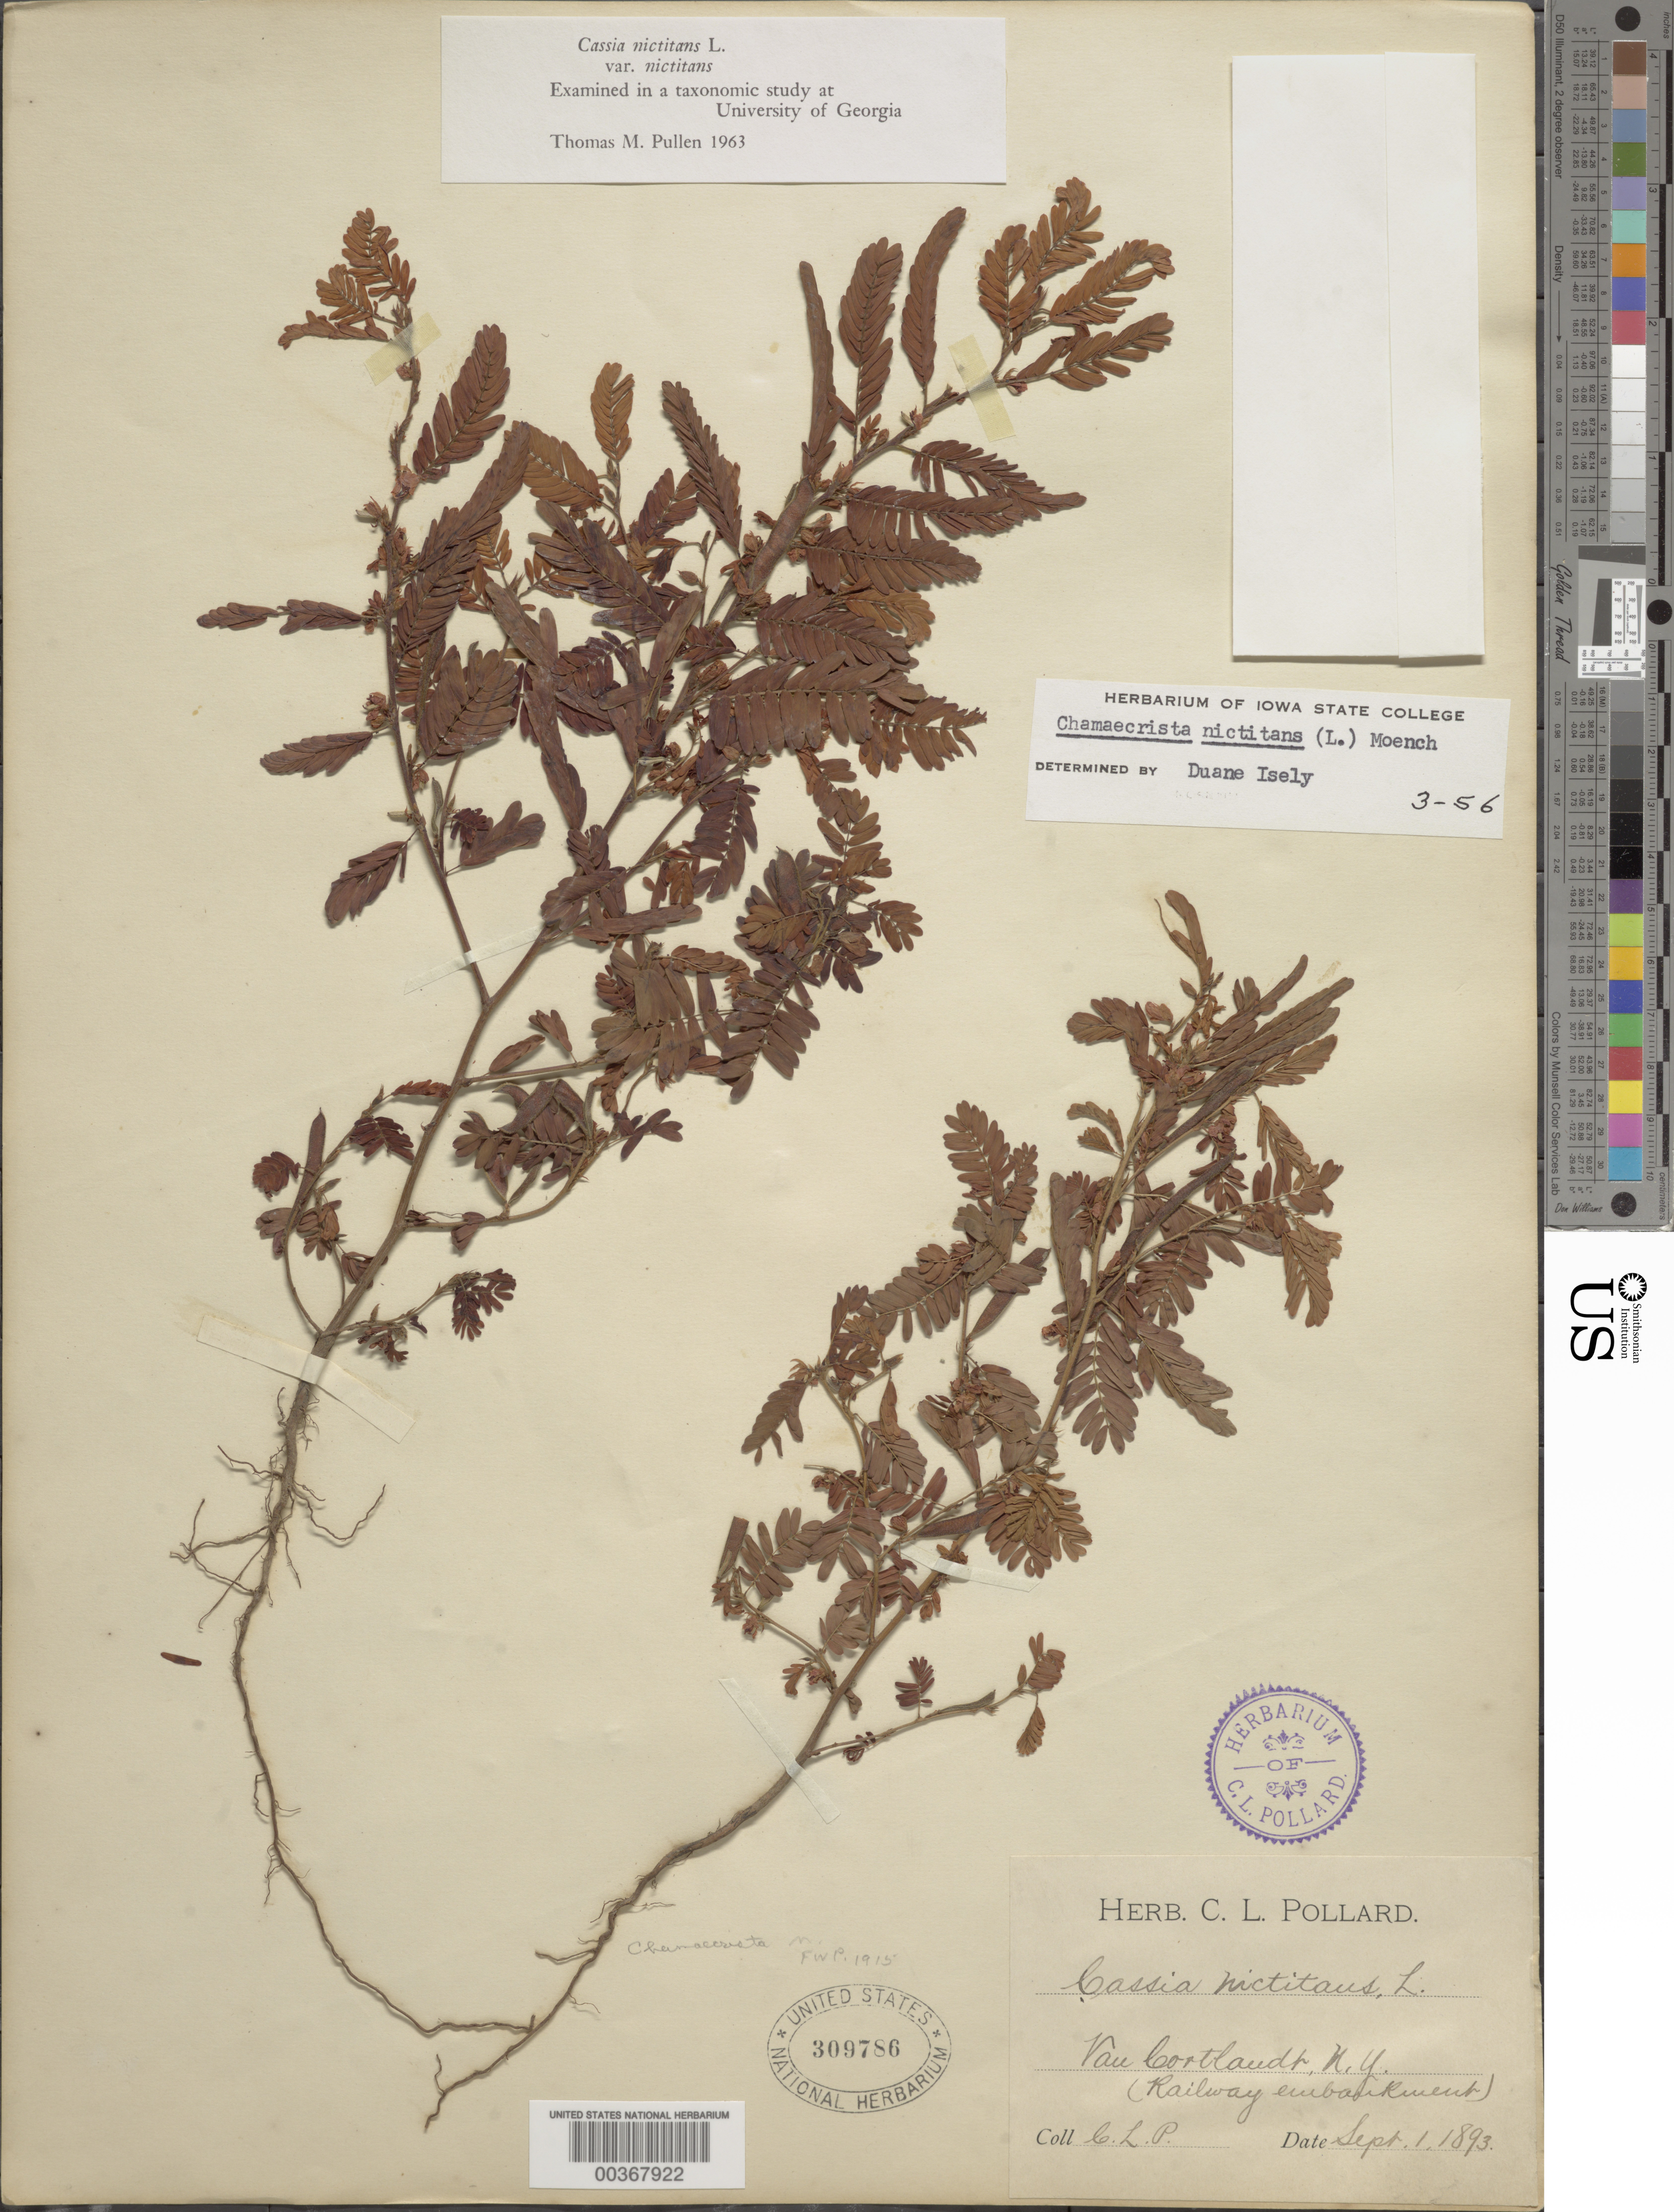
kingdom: Plantae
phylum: Tracheophyta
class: Magnoliopsida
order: Fabales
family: Fabaceae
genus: Chamaecrista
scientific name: Chamaecrista nictitans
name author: (L.) Moench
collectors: C. L. Pollard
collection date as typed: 01 Sep 1893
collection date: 1893-09-01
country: United States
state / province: New York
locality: Van cortlandt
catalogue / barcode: US 309786